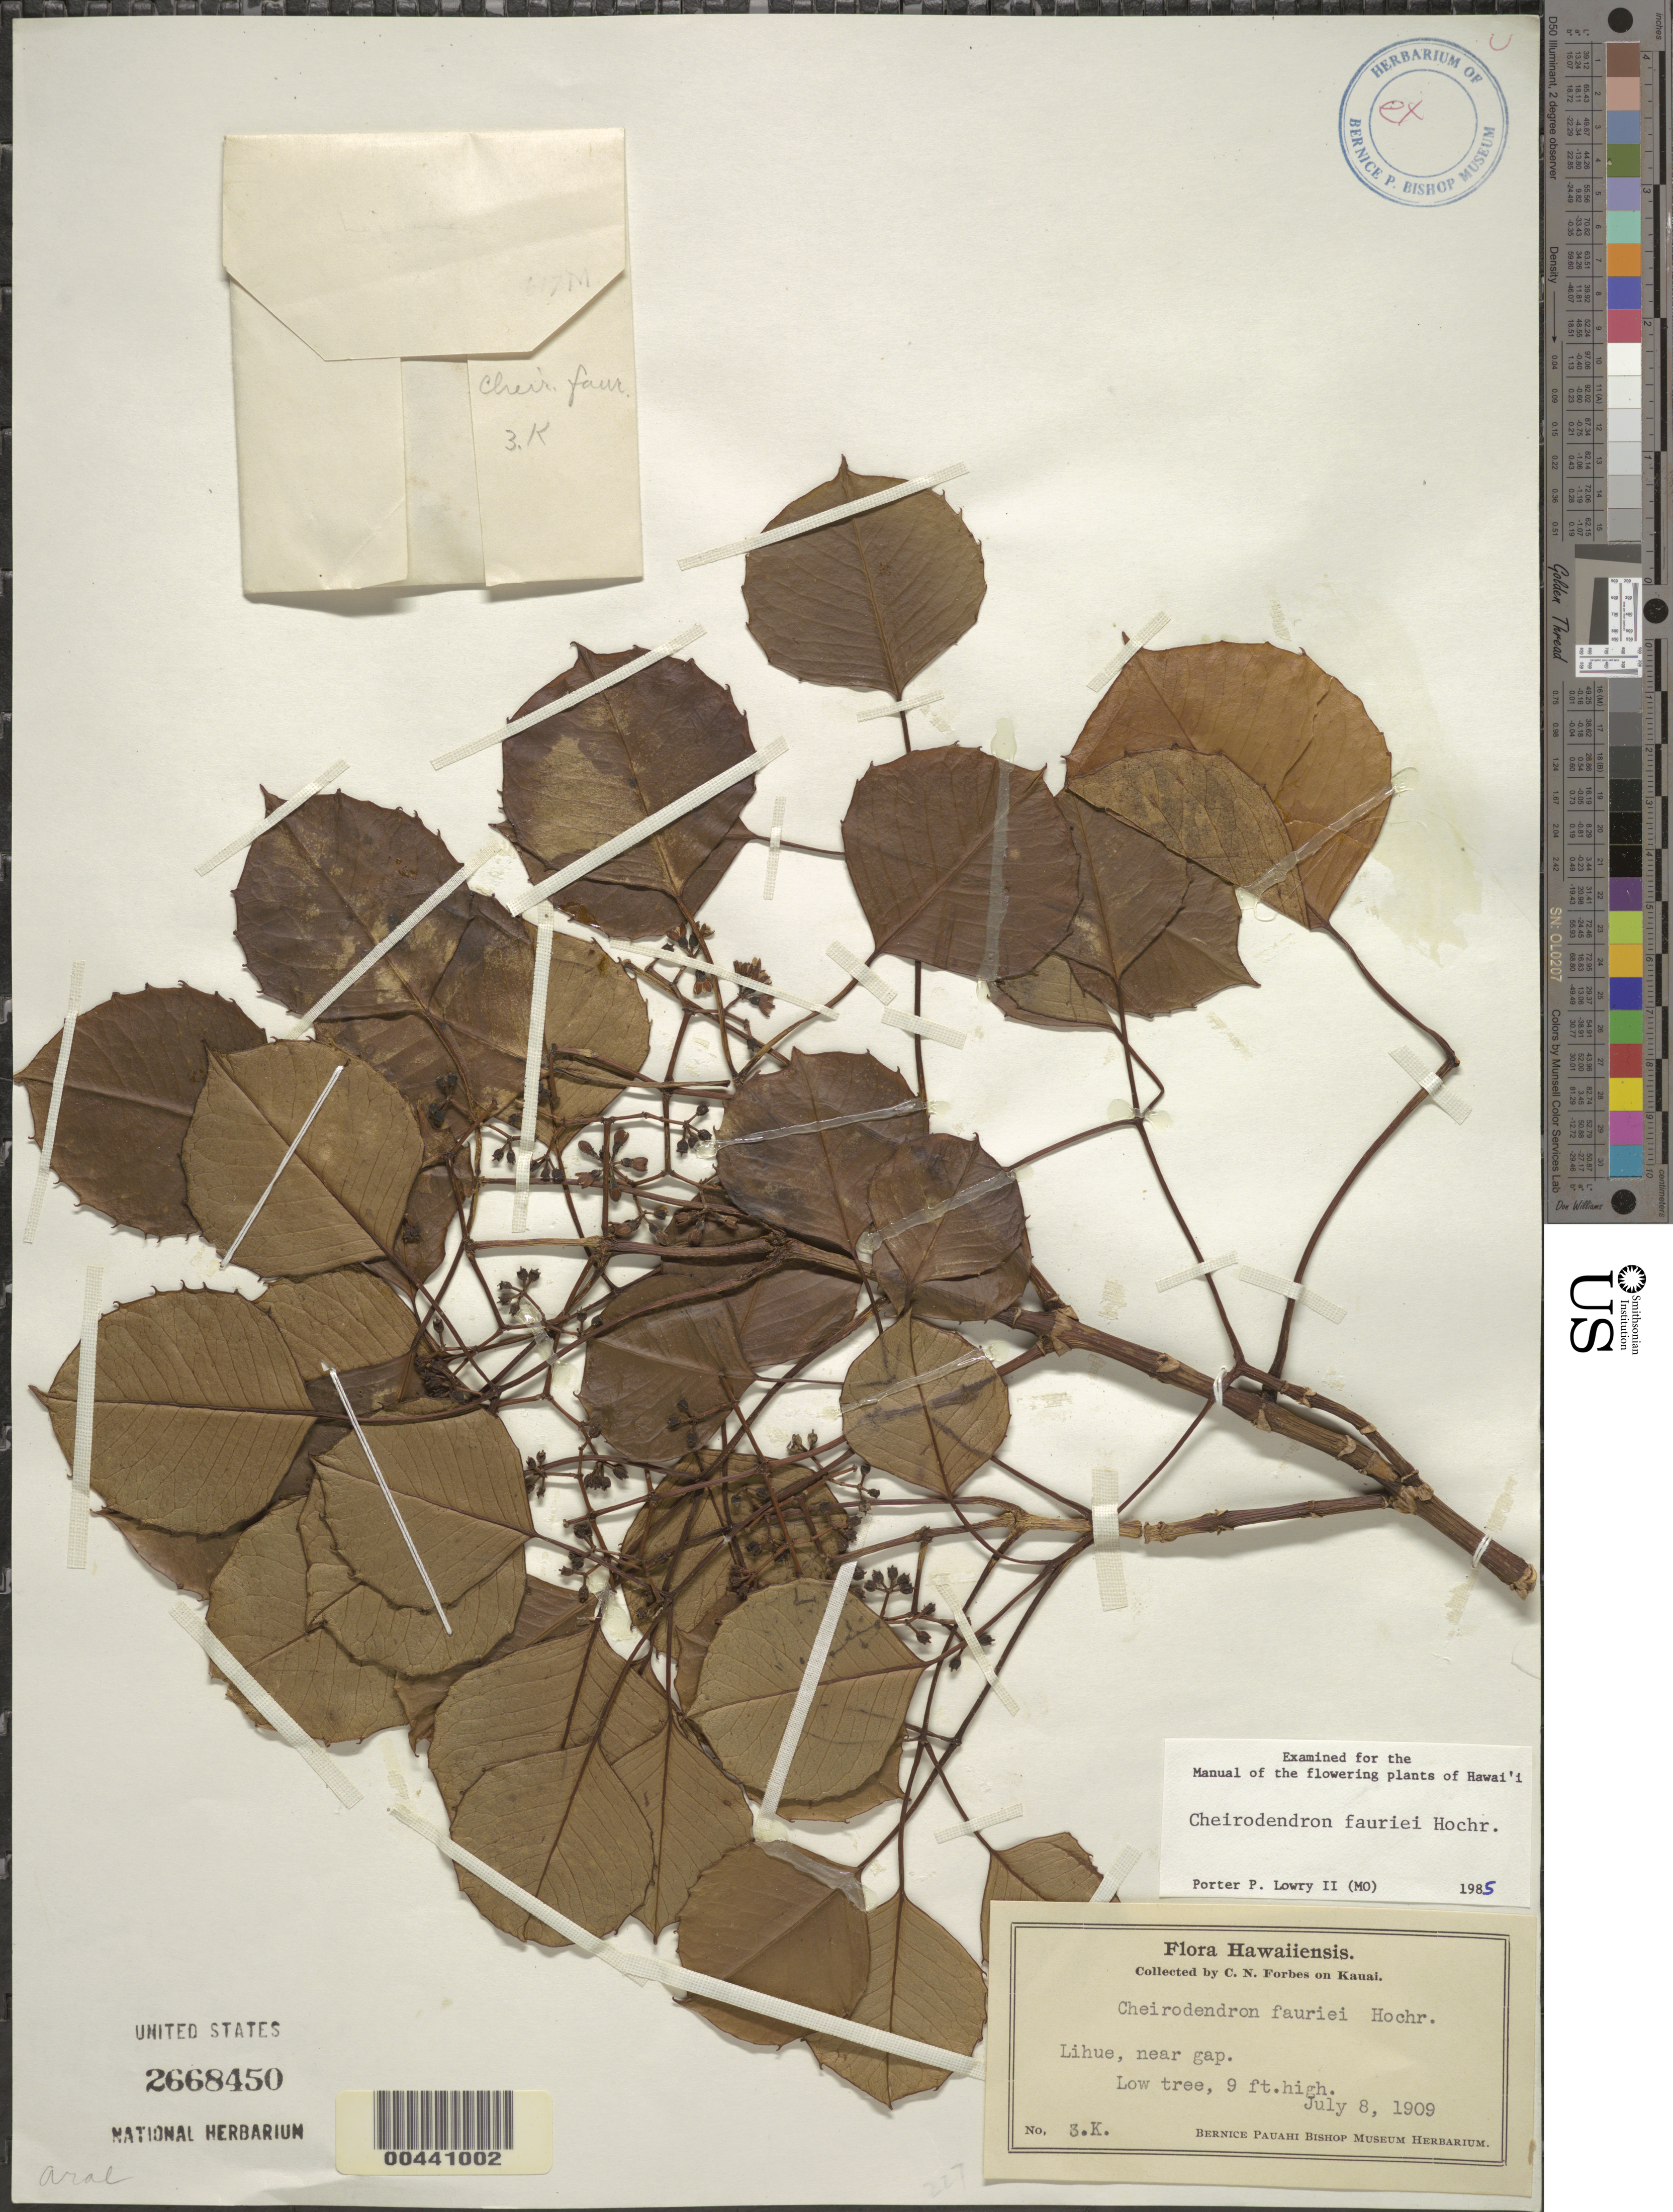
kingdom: Plantae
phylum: Tracheophyta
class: Magnoliopsida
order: Apiales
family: Araliaceae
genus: Cheirodendron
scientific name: Cheirodendron fauriei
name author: Hochr.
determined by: Lowry, P. P., (MO), Missouri Botanical Garden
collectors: C. N. Forbes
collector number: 3.K.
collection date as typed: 8 Jul 1909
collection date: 1909-07-08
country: United States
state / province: Hawaii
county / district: Kauai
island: Kaua'i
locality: Lihue, near gap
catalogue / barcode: US 2668450